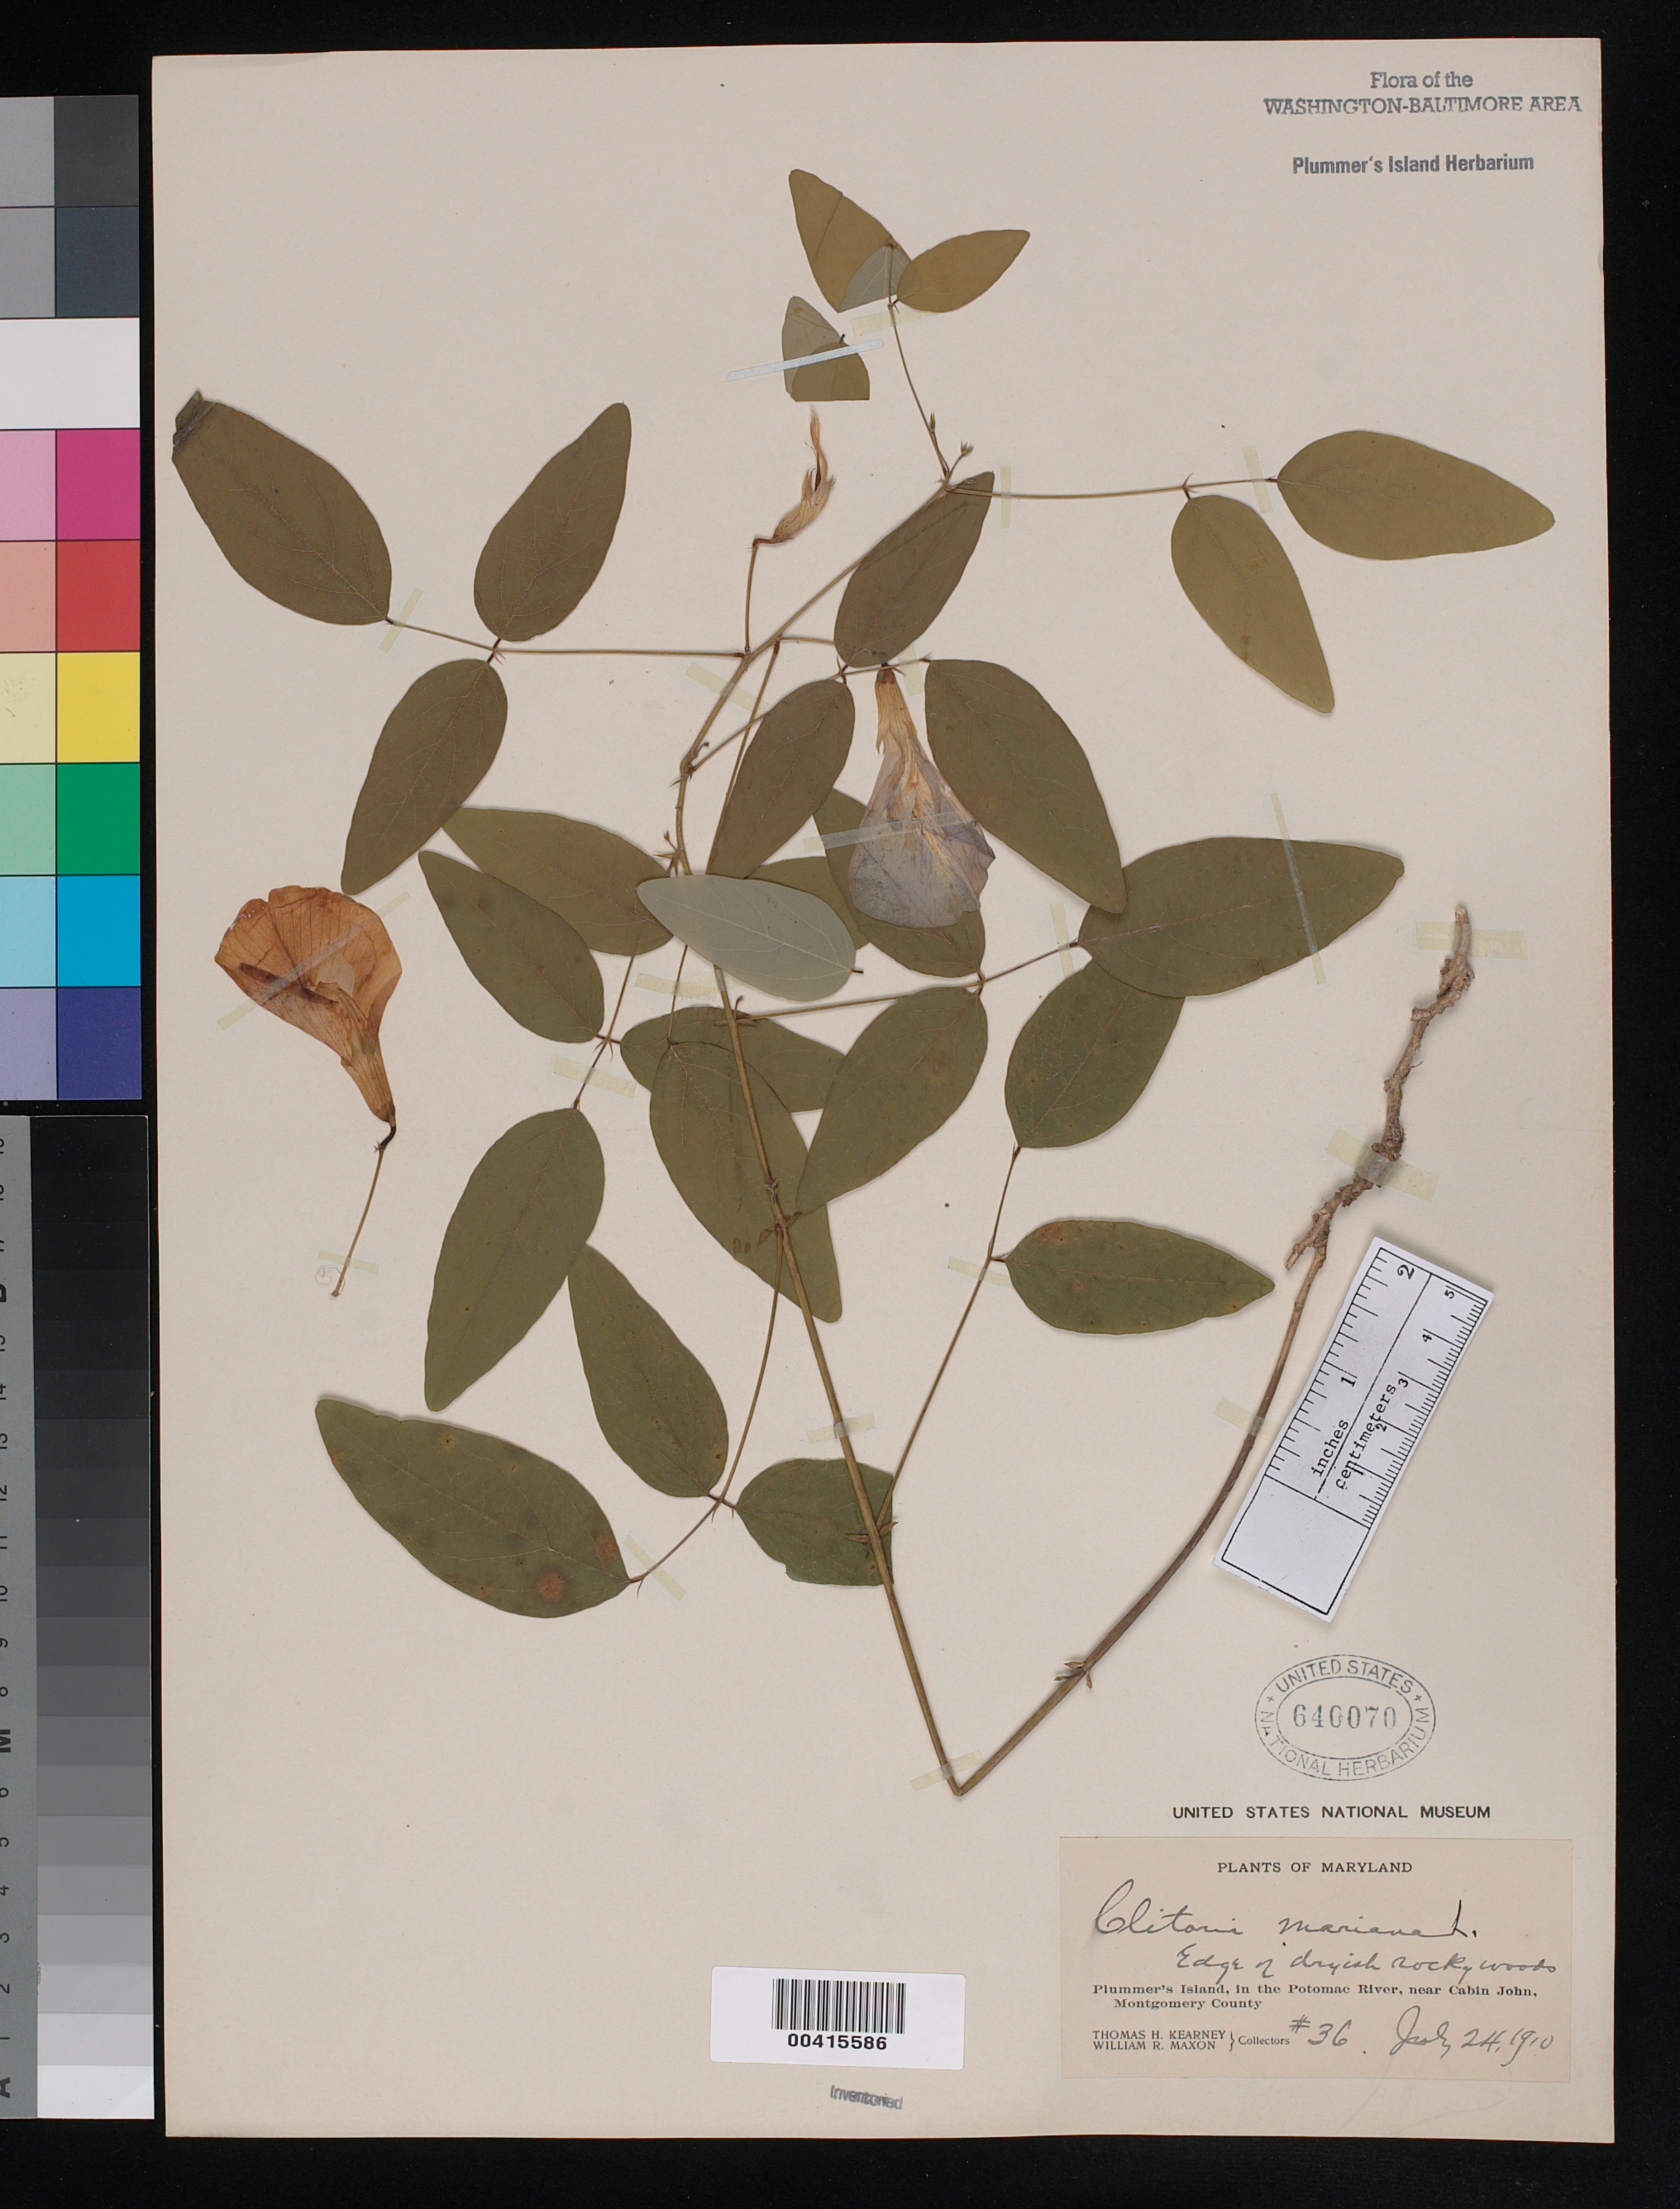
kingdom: Plantae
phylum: Tracheophyta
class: Magnoliopsida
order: Fabales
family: Fabaceae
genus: Clitoria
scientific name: Clitoria mariana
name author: L.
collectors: T. H. Kearney & W. R. Maxon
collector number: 36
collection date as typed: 24 Jul 1910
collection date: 1910-07-24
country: United States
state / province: Maryland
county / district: Montgomery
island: Plummers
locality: Plummer's Island C. & O. Canal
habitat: Edge of dryish rocky woods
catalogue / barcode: US 640070